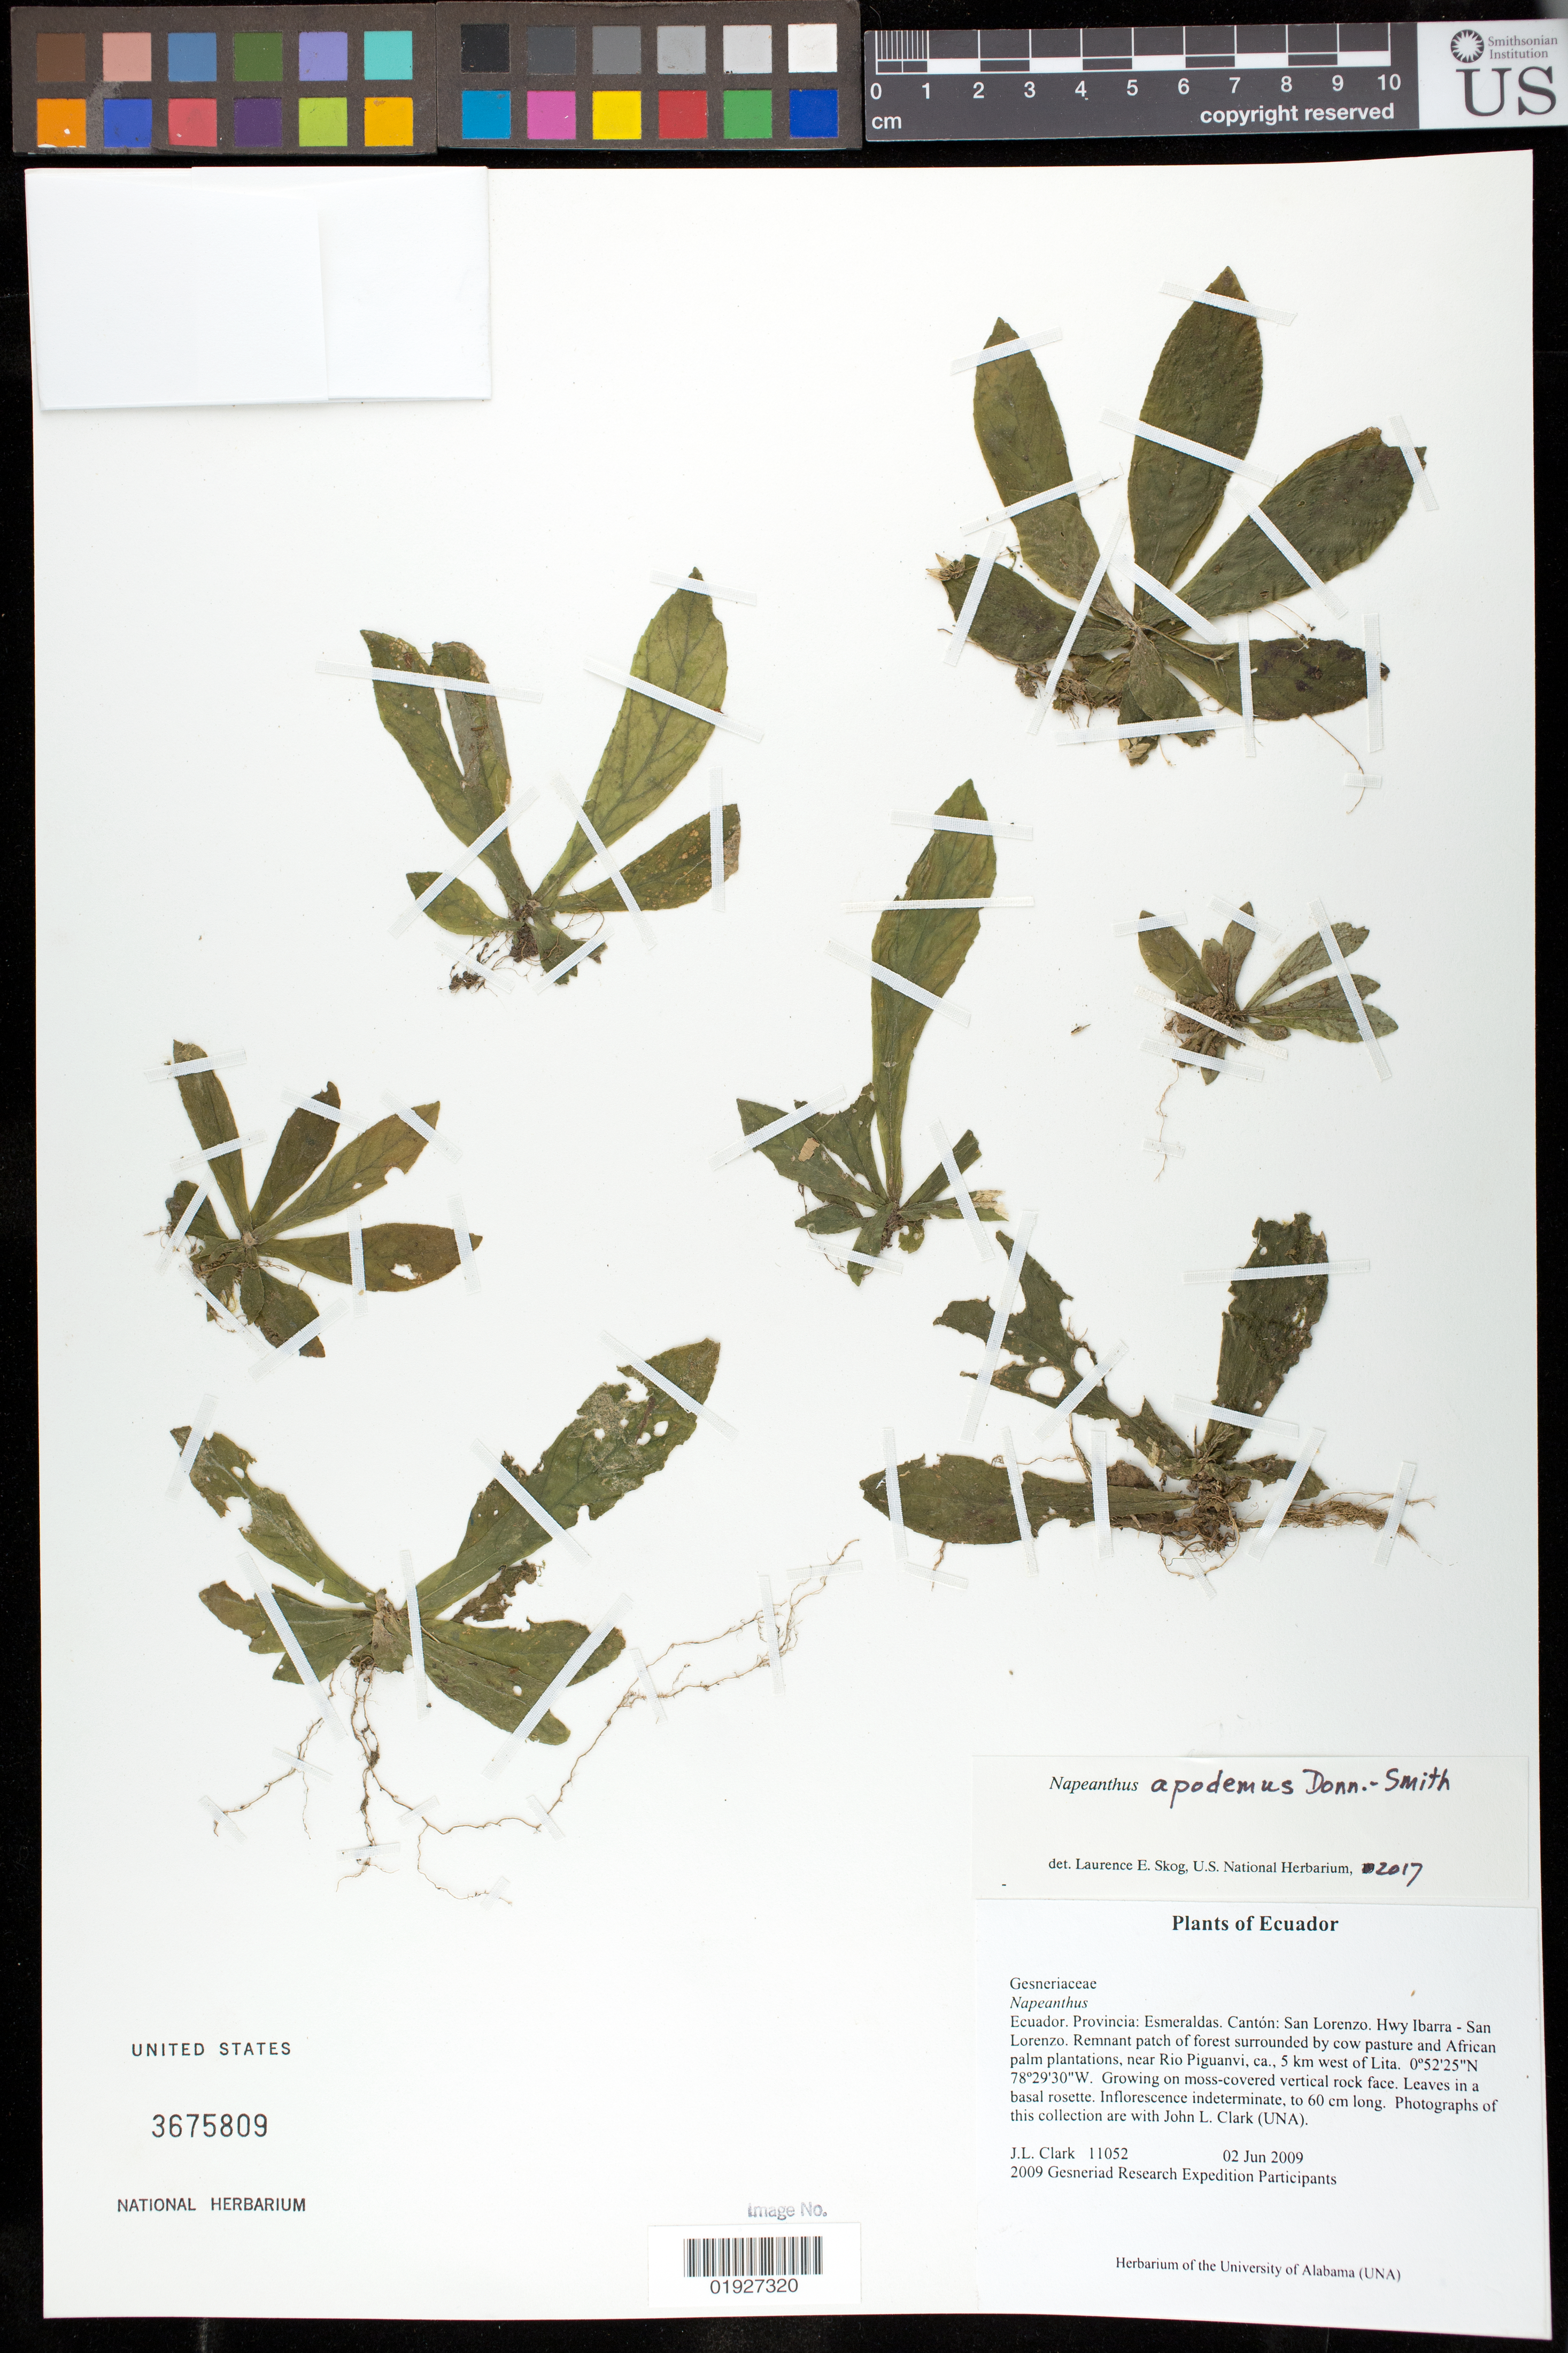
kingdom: Plantae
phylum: Tracheophyta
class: Magnoliopsida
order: Lamiales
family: Gesneriaceae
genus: Napeanthus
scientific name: Napeanthus apodemus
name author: Donn. Sm.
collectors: J. L. Clark & 2009 Gesneriad Research Expedition Participants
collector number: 11052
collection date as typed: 2 Jun 2009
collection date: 2009-06-02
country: Ecuador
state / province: Esmeraldas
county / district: San Lorenzo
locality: Hwy Ibarra-San Lorenzo. Remnant patch of forest surrounded by cow pasture and African palm plantations, near Rio Piguanvi, ca., 5 km west of Lita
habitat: Growing on moss-covered vertical rock face.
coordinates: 0 52 25 N, 78 29 30 W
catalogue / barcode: US 3675809